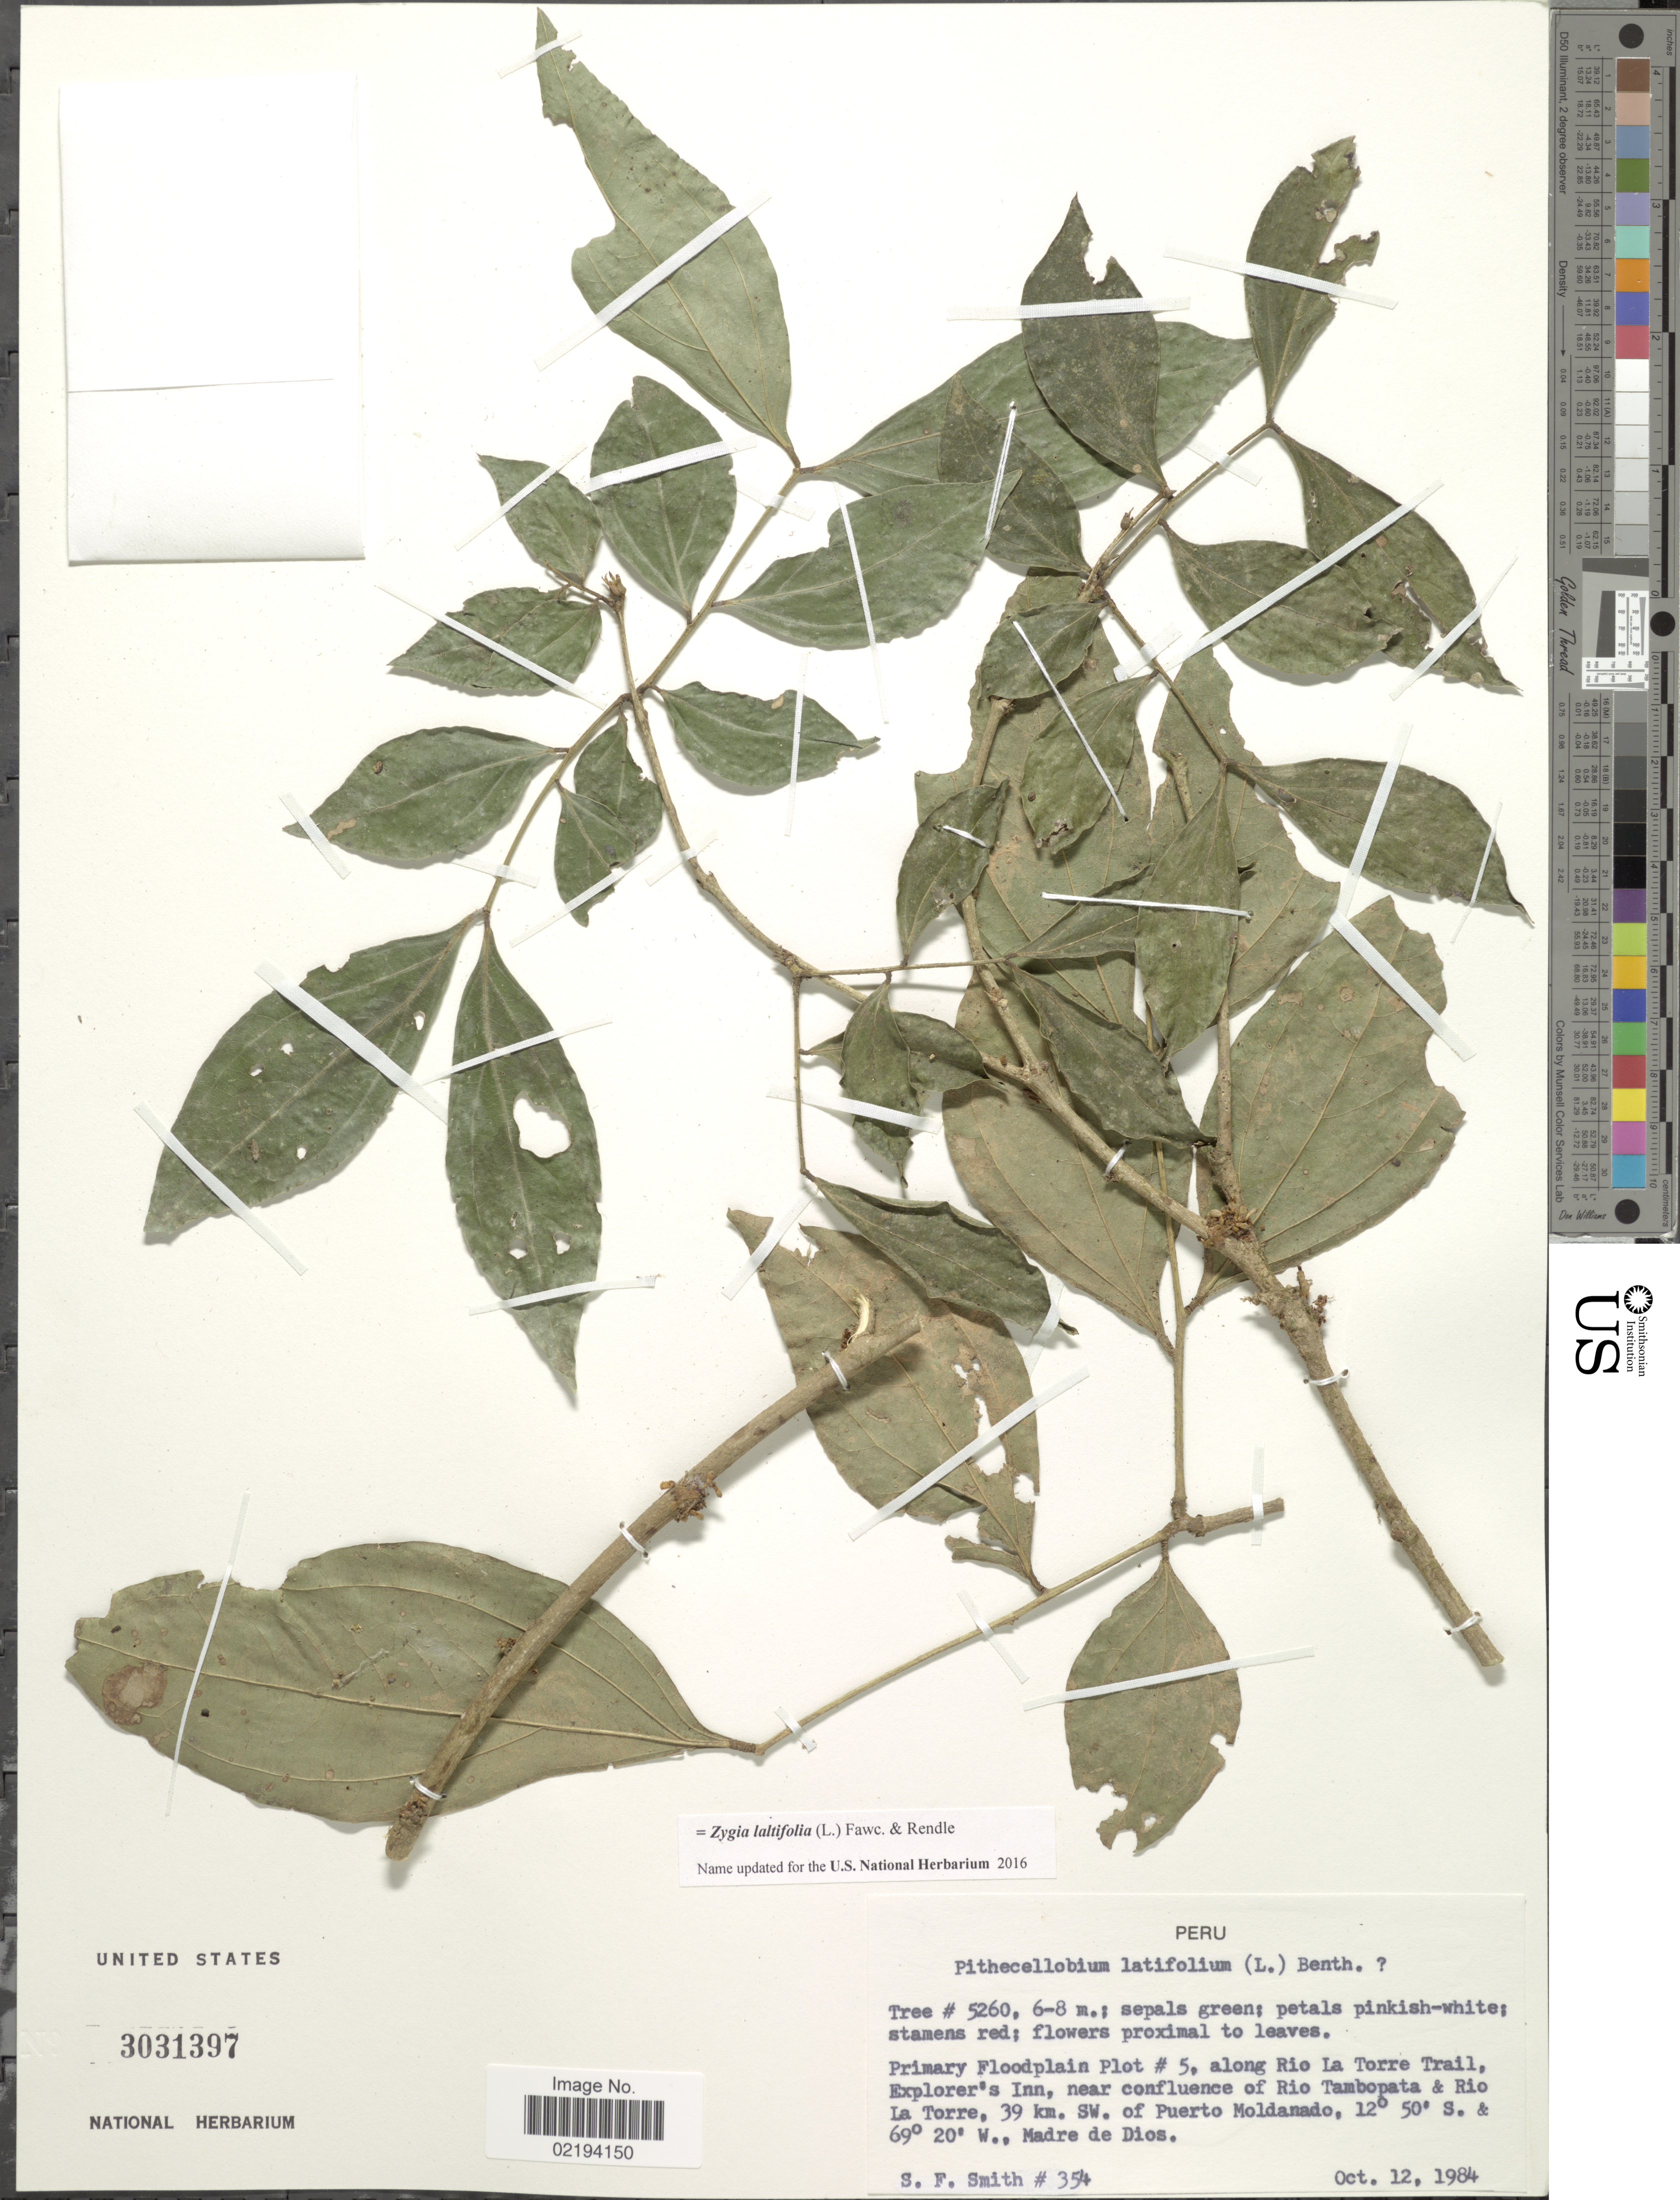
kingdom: Plantae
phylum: Tracheophyta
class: Magnoliopsida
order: Fabales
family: Fabaceae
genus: Zygia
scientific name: Zygia latifolia var. latifolia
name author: (L.) Fawc. & Rendle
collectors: S.F. Smith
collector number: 354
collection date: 1984-10-12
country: Peru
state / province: Madre de Dios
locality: Primary Floodplain Plot #5, along Rio La Torre Trail, Explorer's Inn, near confluence of Rio Tambopata & Rio La Torre, 39 km SW of Puerto Moldanado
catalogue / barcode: US 3031397